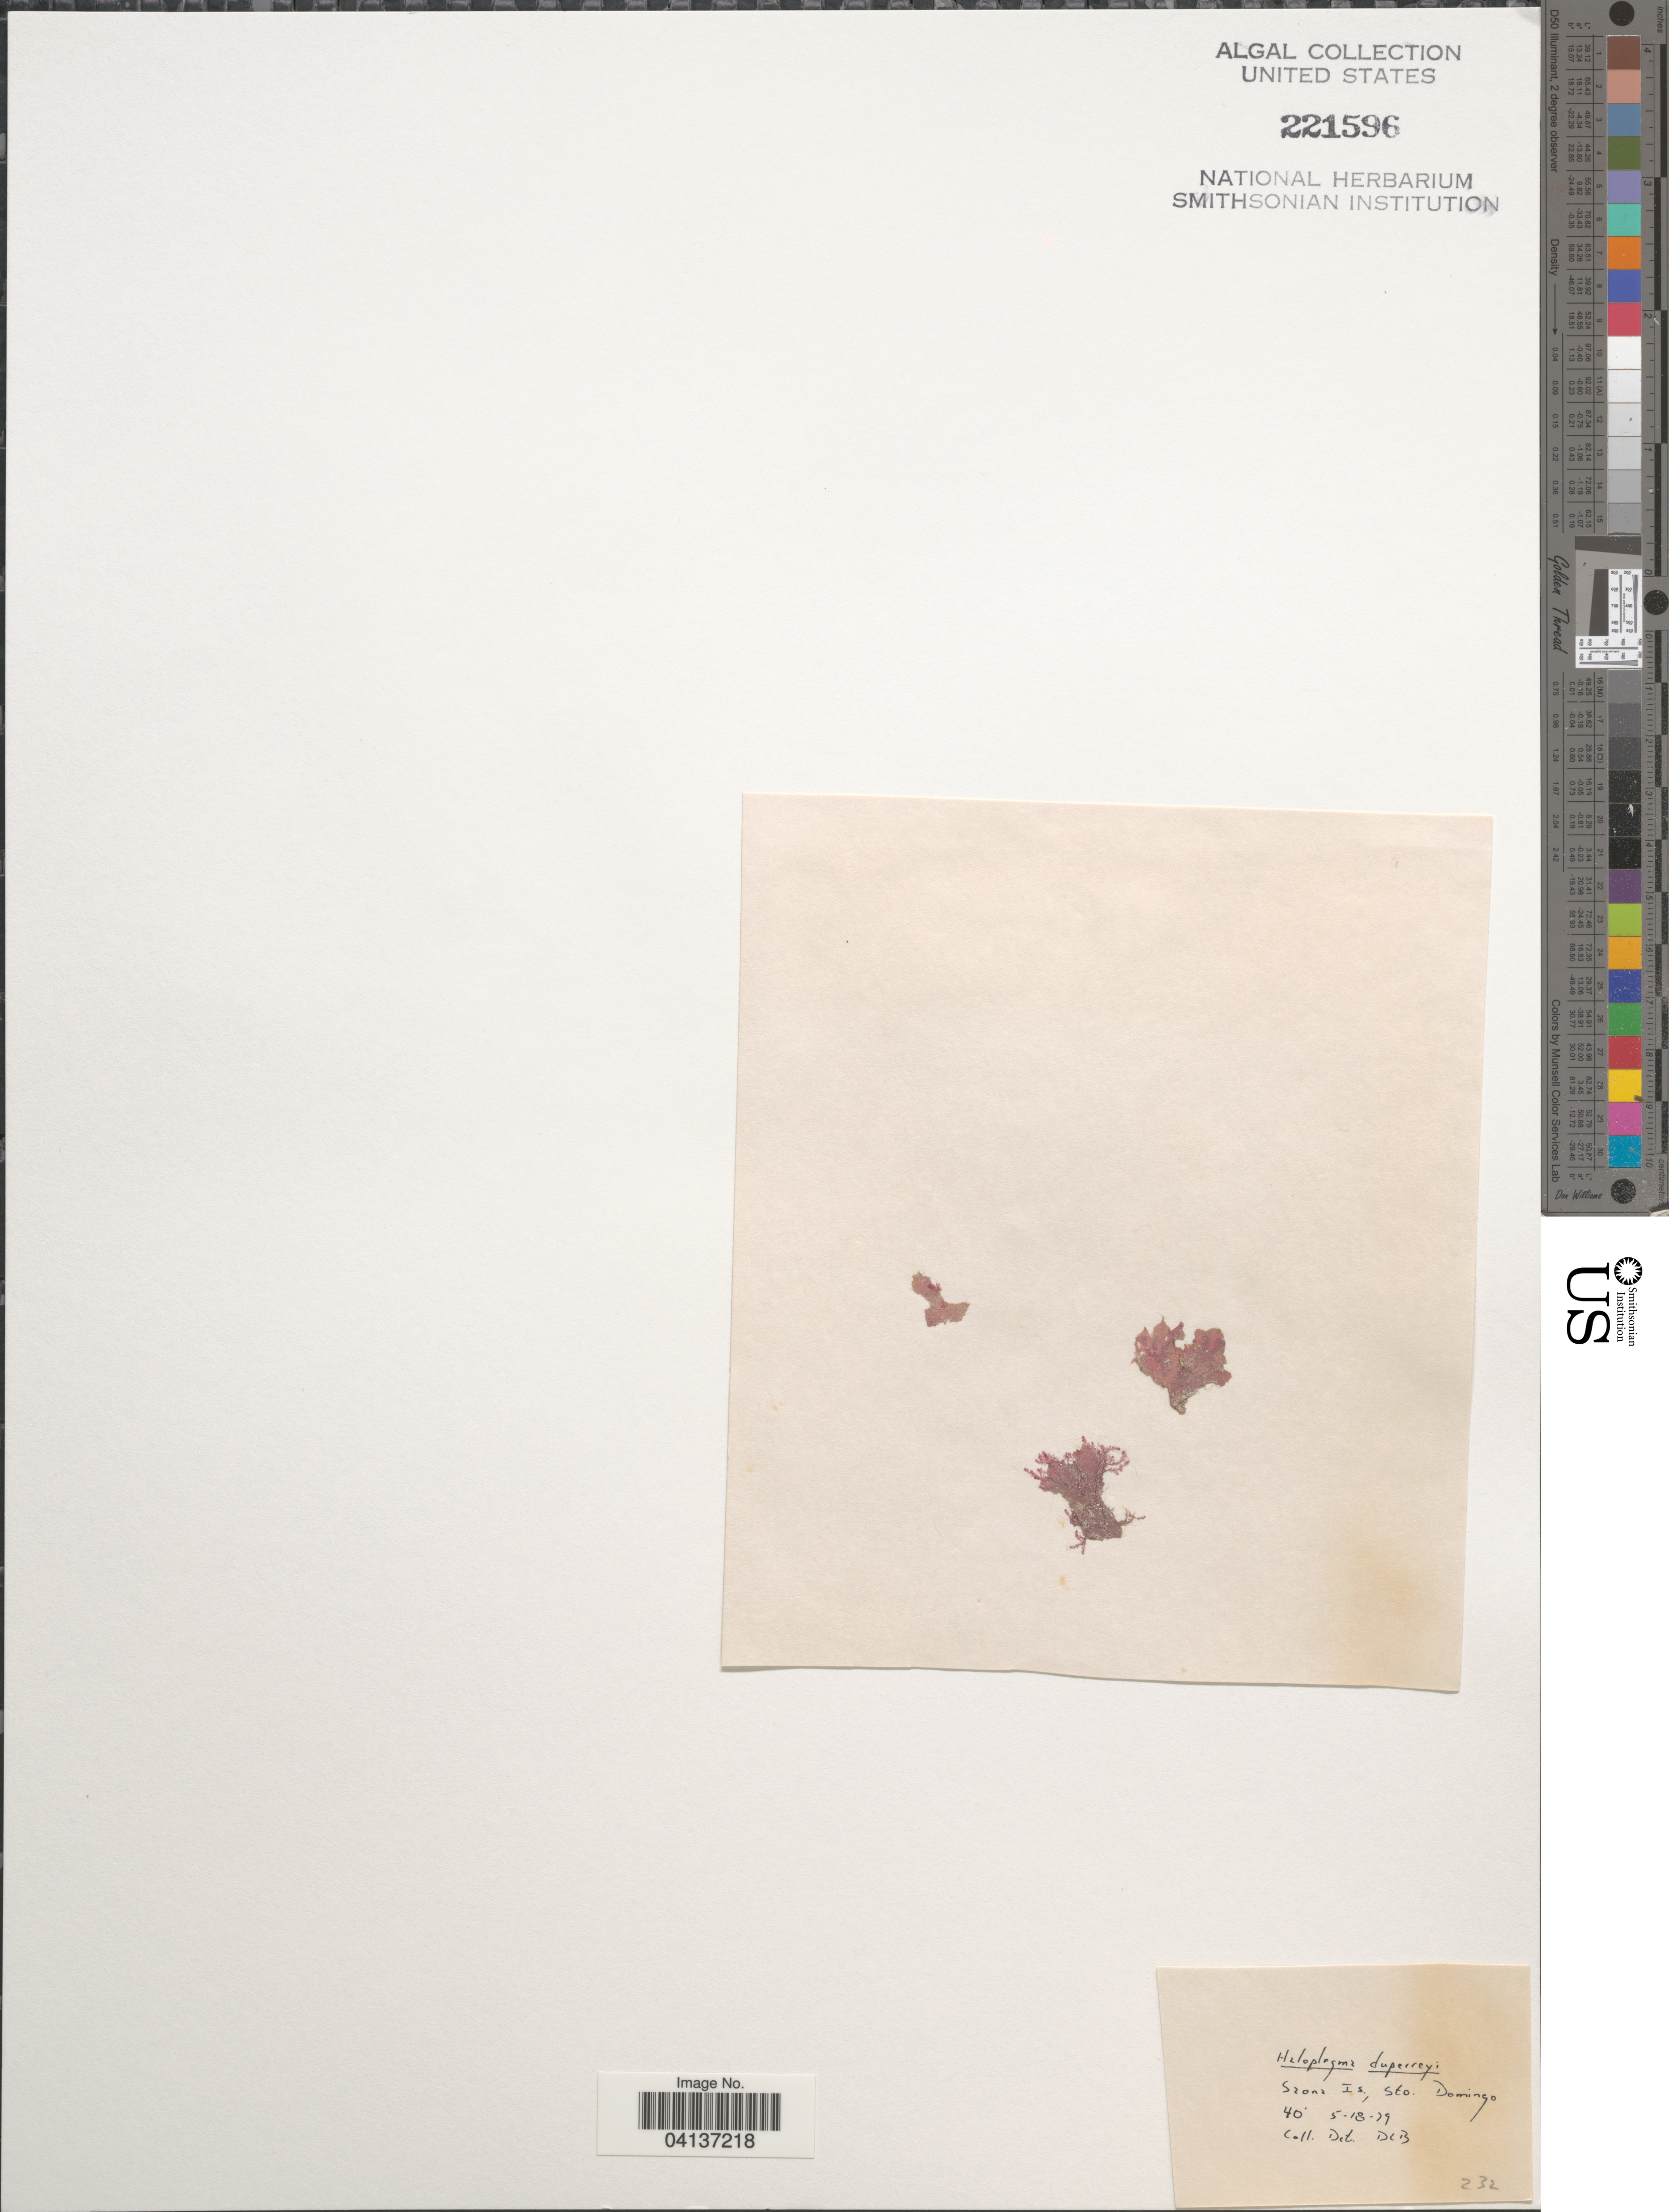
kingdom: Plantae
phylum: Rhodophyta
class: Florideophyceae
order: Ceramiales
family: Wrangeliaceae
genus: Haloplegma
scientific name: Haloplegma duperreyi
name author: Mont.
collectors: D. L. B.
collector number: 232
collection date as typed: Transcribed d/m/y: 18/5/79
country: Dominican Republic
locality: Saona Is., Sto. Domingo.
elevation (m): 12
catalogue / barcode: US 221596